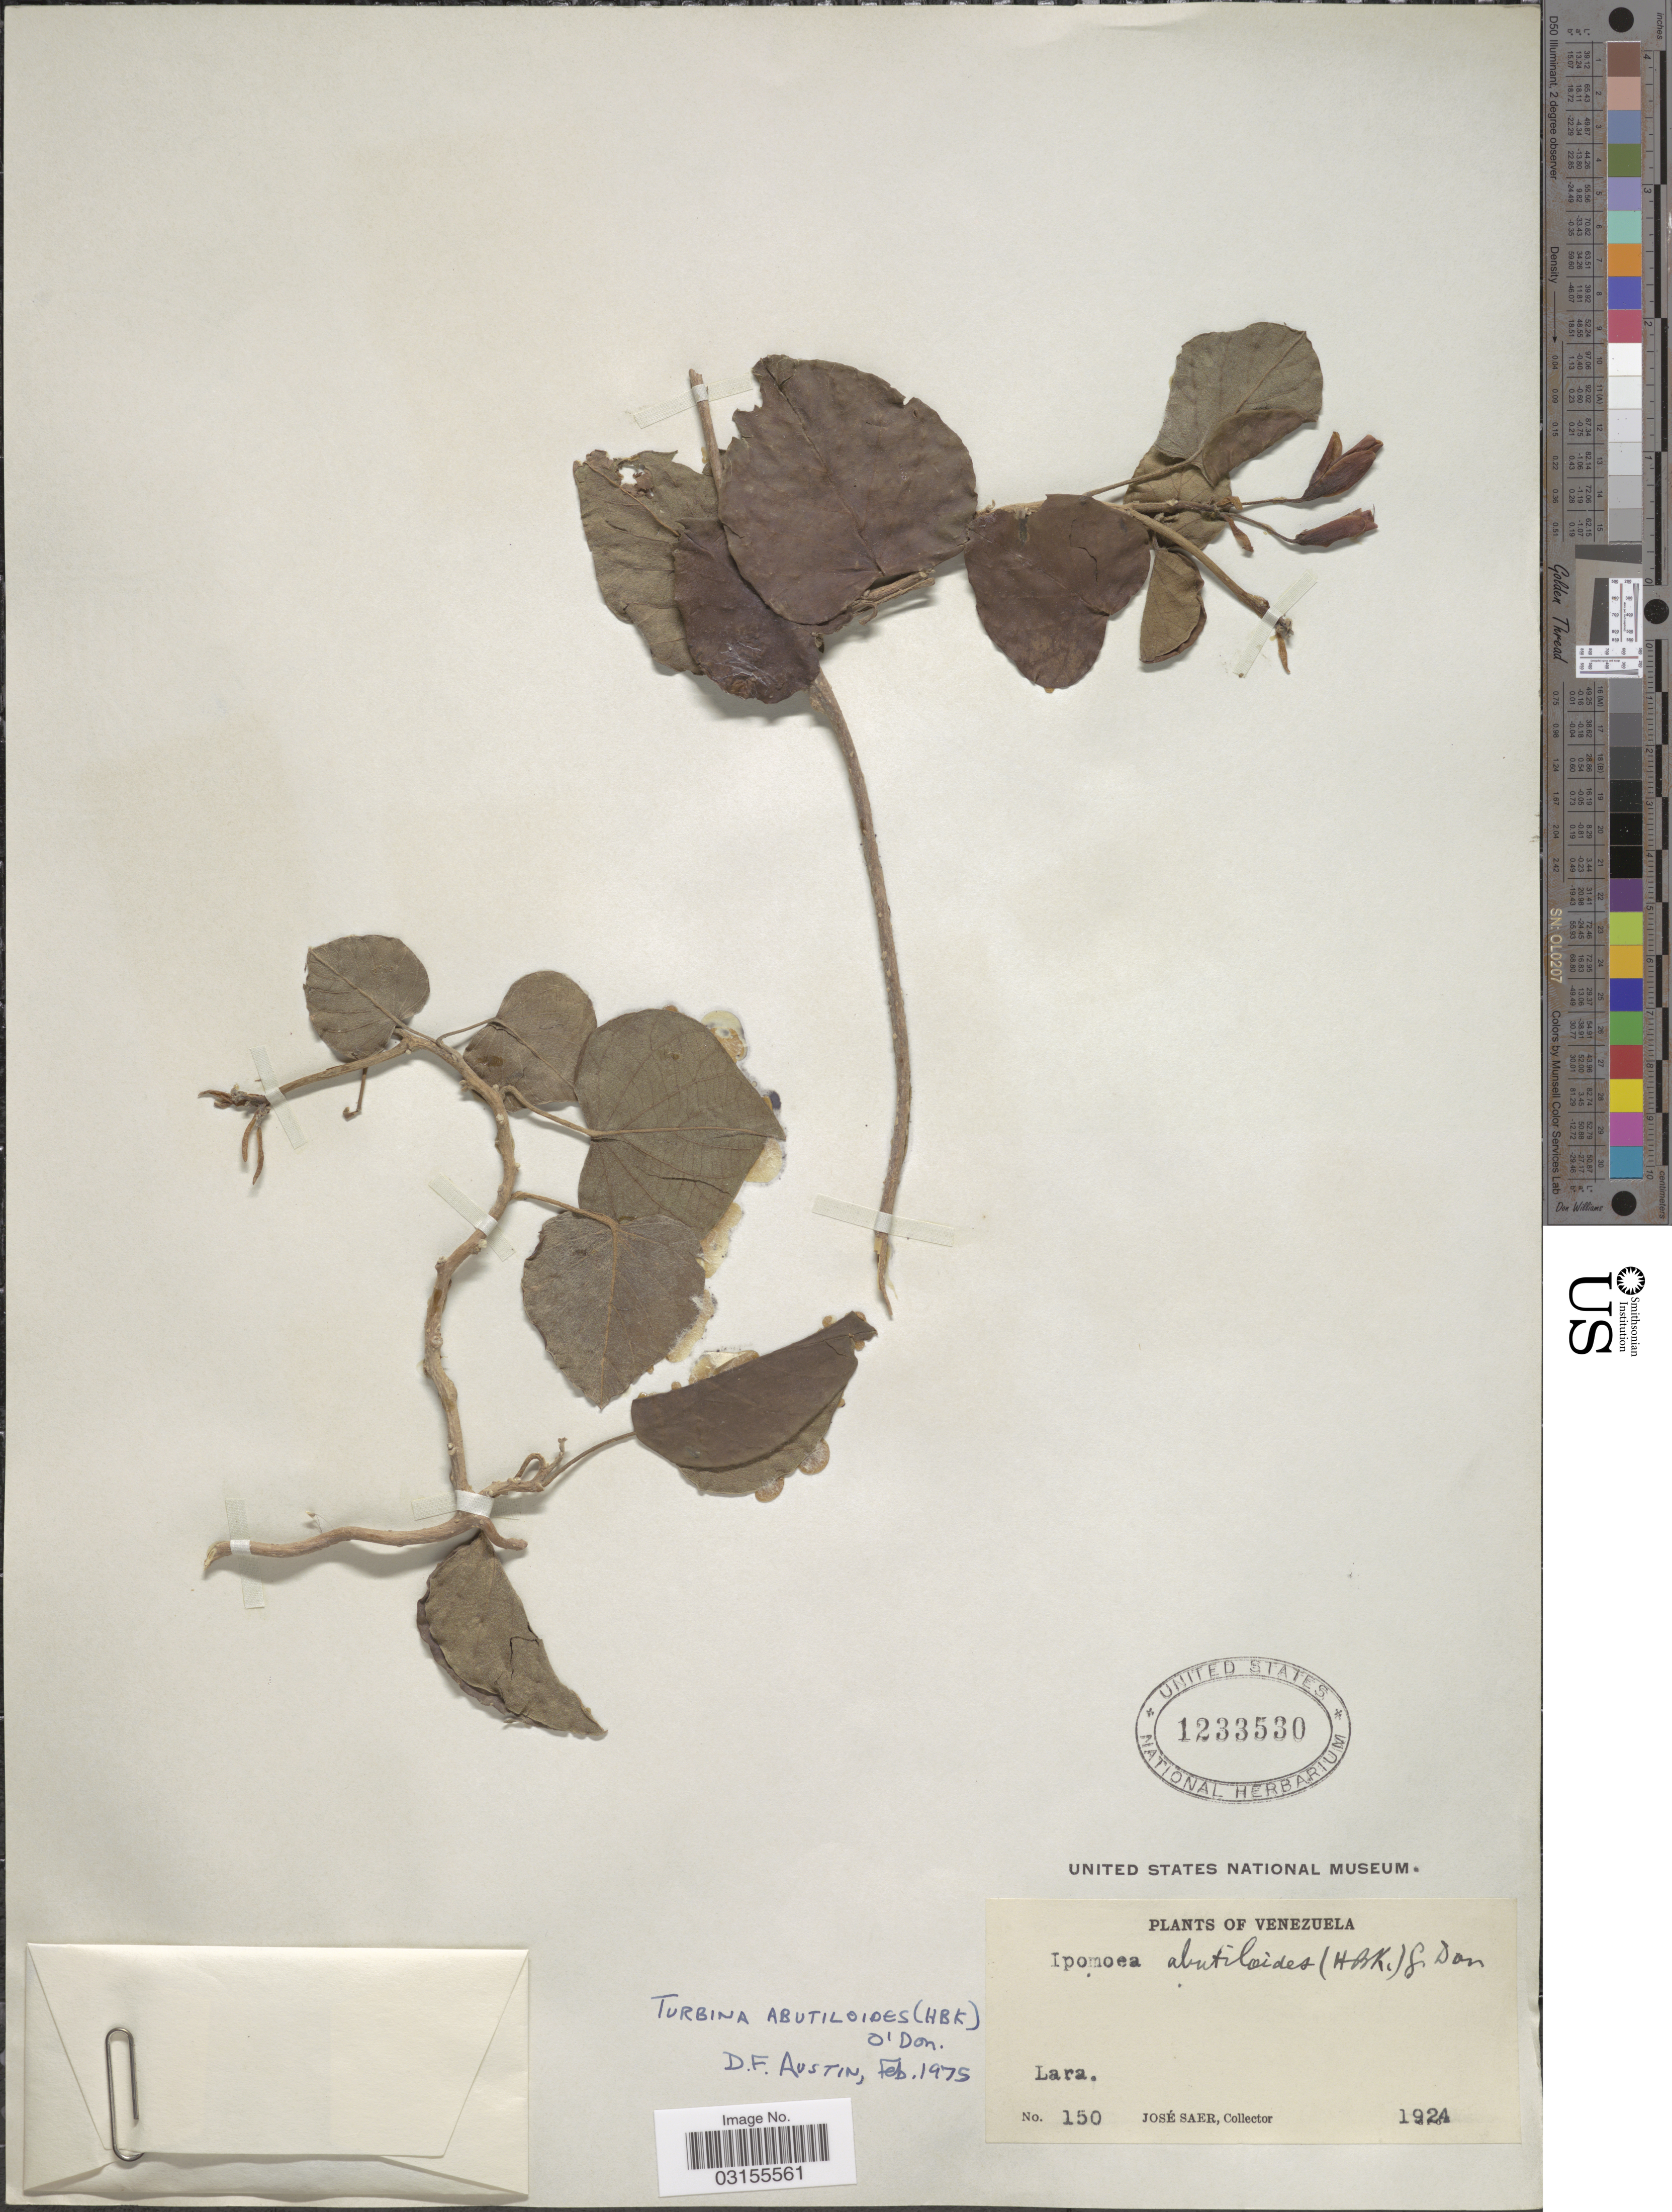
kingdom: Plantae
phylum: Tracheophyta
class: Magnoliopsida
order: Solanales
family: Convolvulaceae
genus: Turbina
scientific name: Turbina abutiloides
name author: (Kunth) O'Donell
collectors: J. Saer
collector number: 150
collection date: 1924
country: Venezuela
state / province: Lara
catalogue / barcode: US 1233530